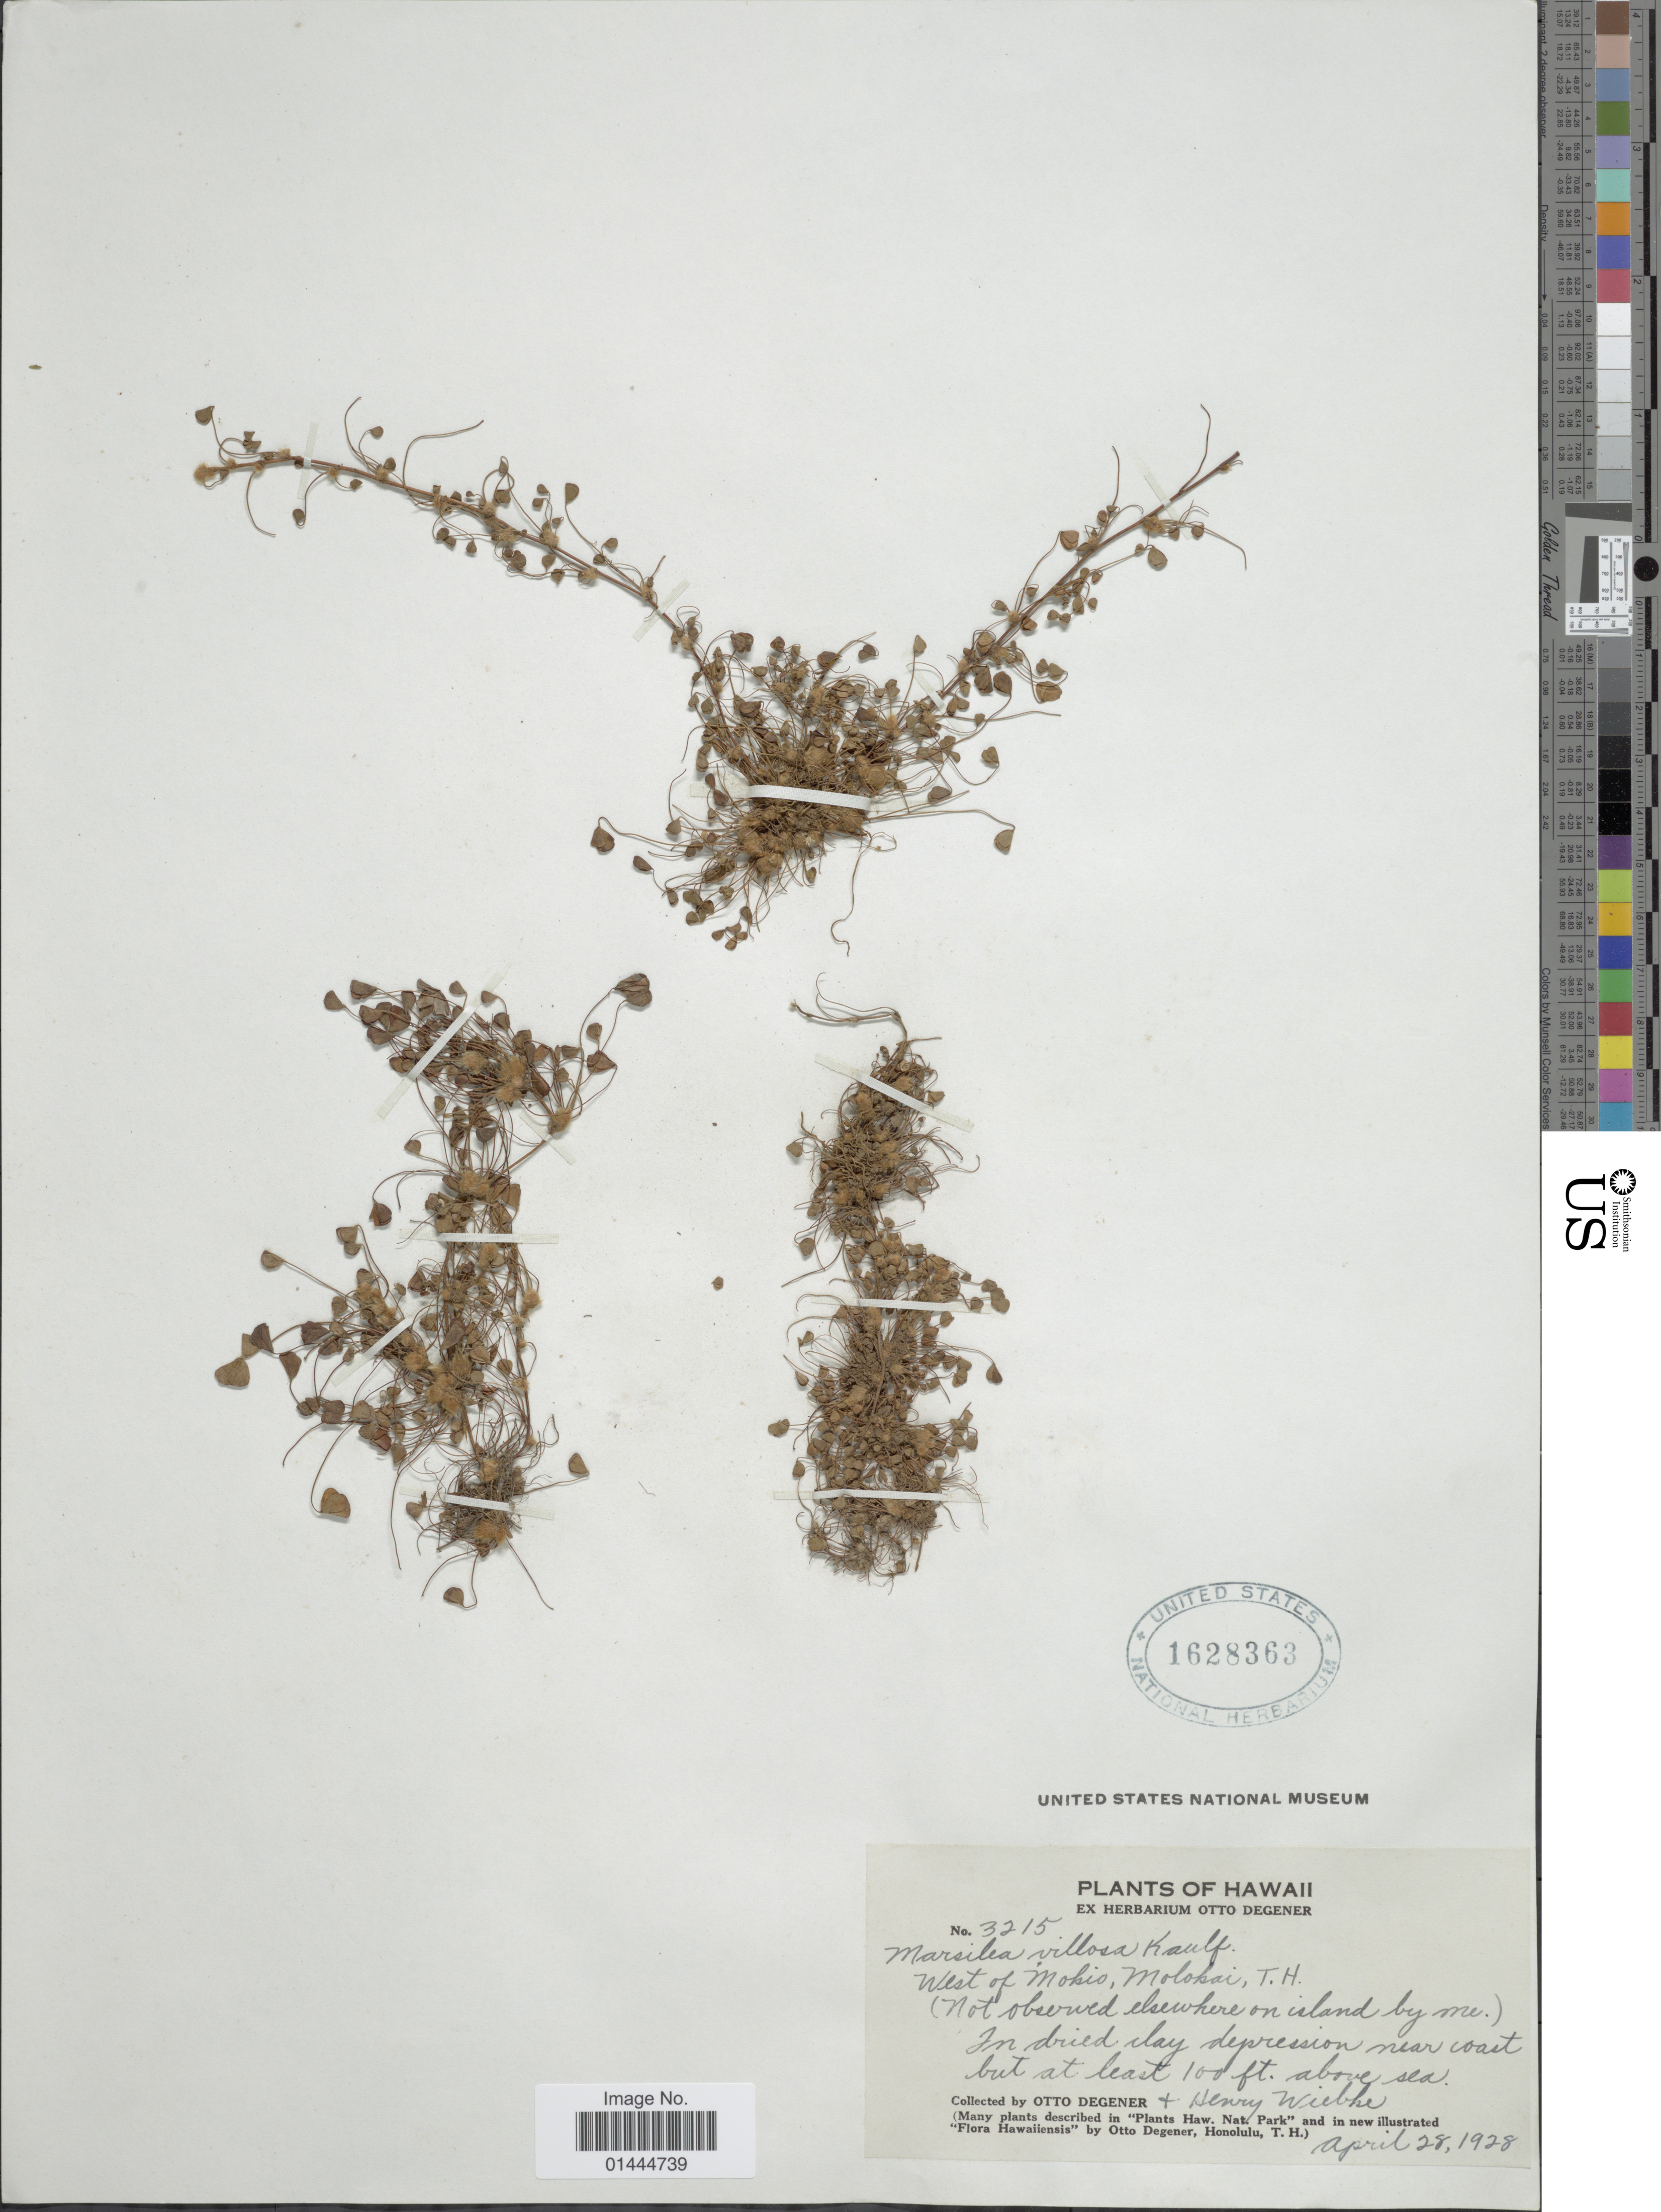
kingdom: Plantae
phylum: Tracheophyta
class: Polypodiopsida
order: Salviniales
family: Marsileaceae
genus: Marsilea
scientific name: Marsilea villosa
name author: Kaulf.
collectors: O. Degener & H. Wiebke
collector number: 3215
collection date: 1928-04-28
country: United States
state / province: Hawaii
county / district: Maui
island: Moloka'i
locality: West of Mokio, in dried depression near coast.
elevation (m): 30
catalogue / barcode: US 1628363